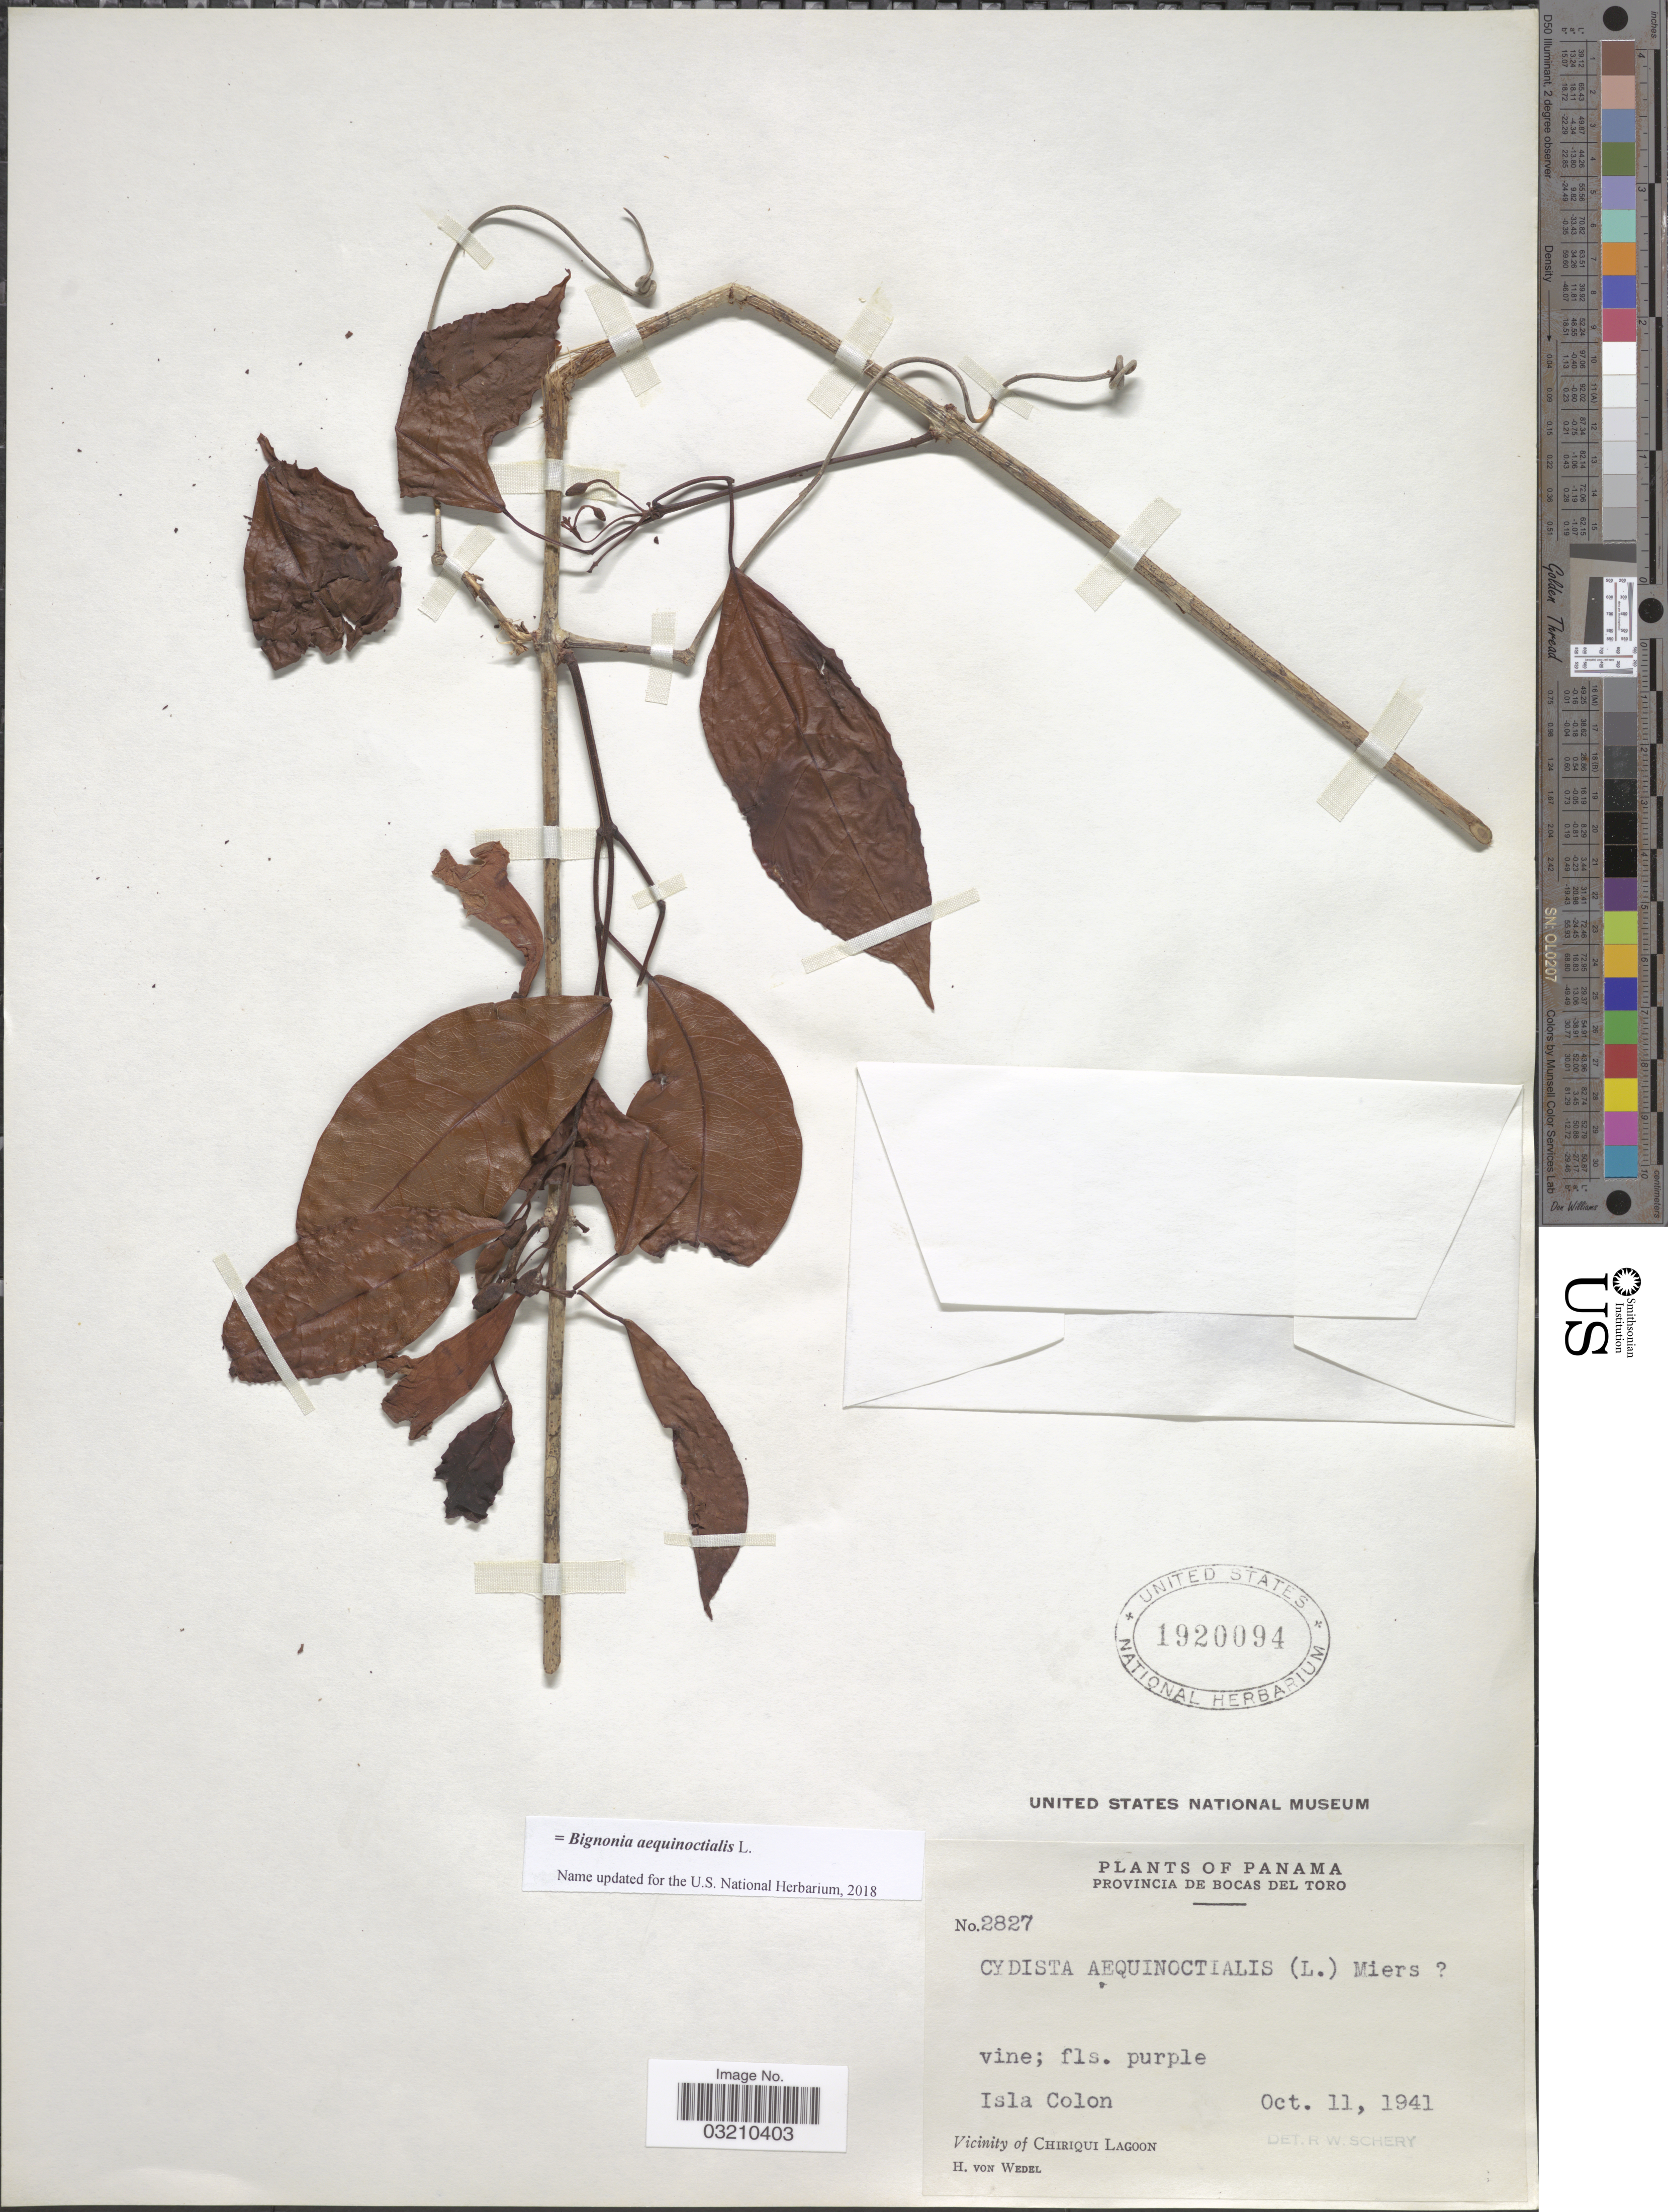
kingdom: Plantae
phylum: Tracheophyta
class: Magnoliopsida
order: Lamiales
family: Bignoniaceae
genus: Bignonia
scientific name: Bignonia aequinoctialis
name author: L.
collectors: H. von Wedel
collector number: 2827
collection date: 1941-10-11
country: Panama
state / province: Bocas del Toro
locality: Isla Colon. Vicinity of Chiriqui Lagoon.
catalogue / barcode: US 1920094